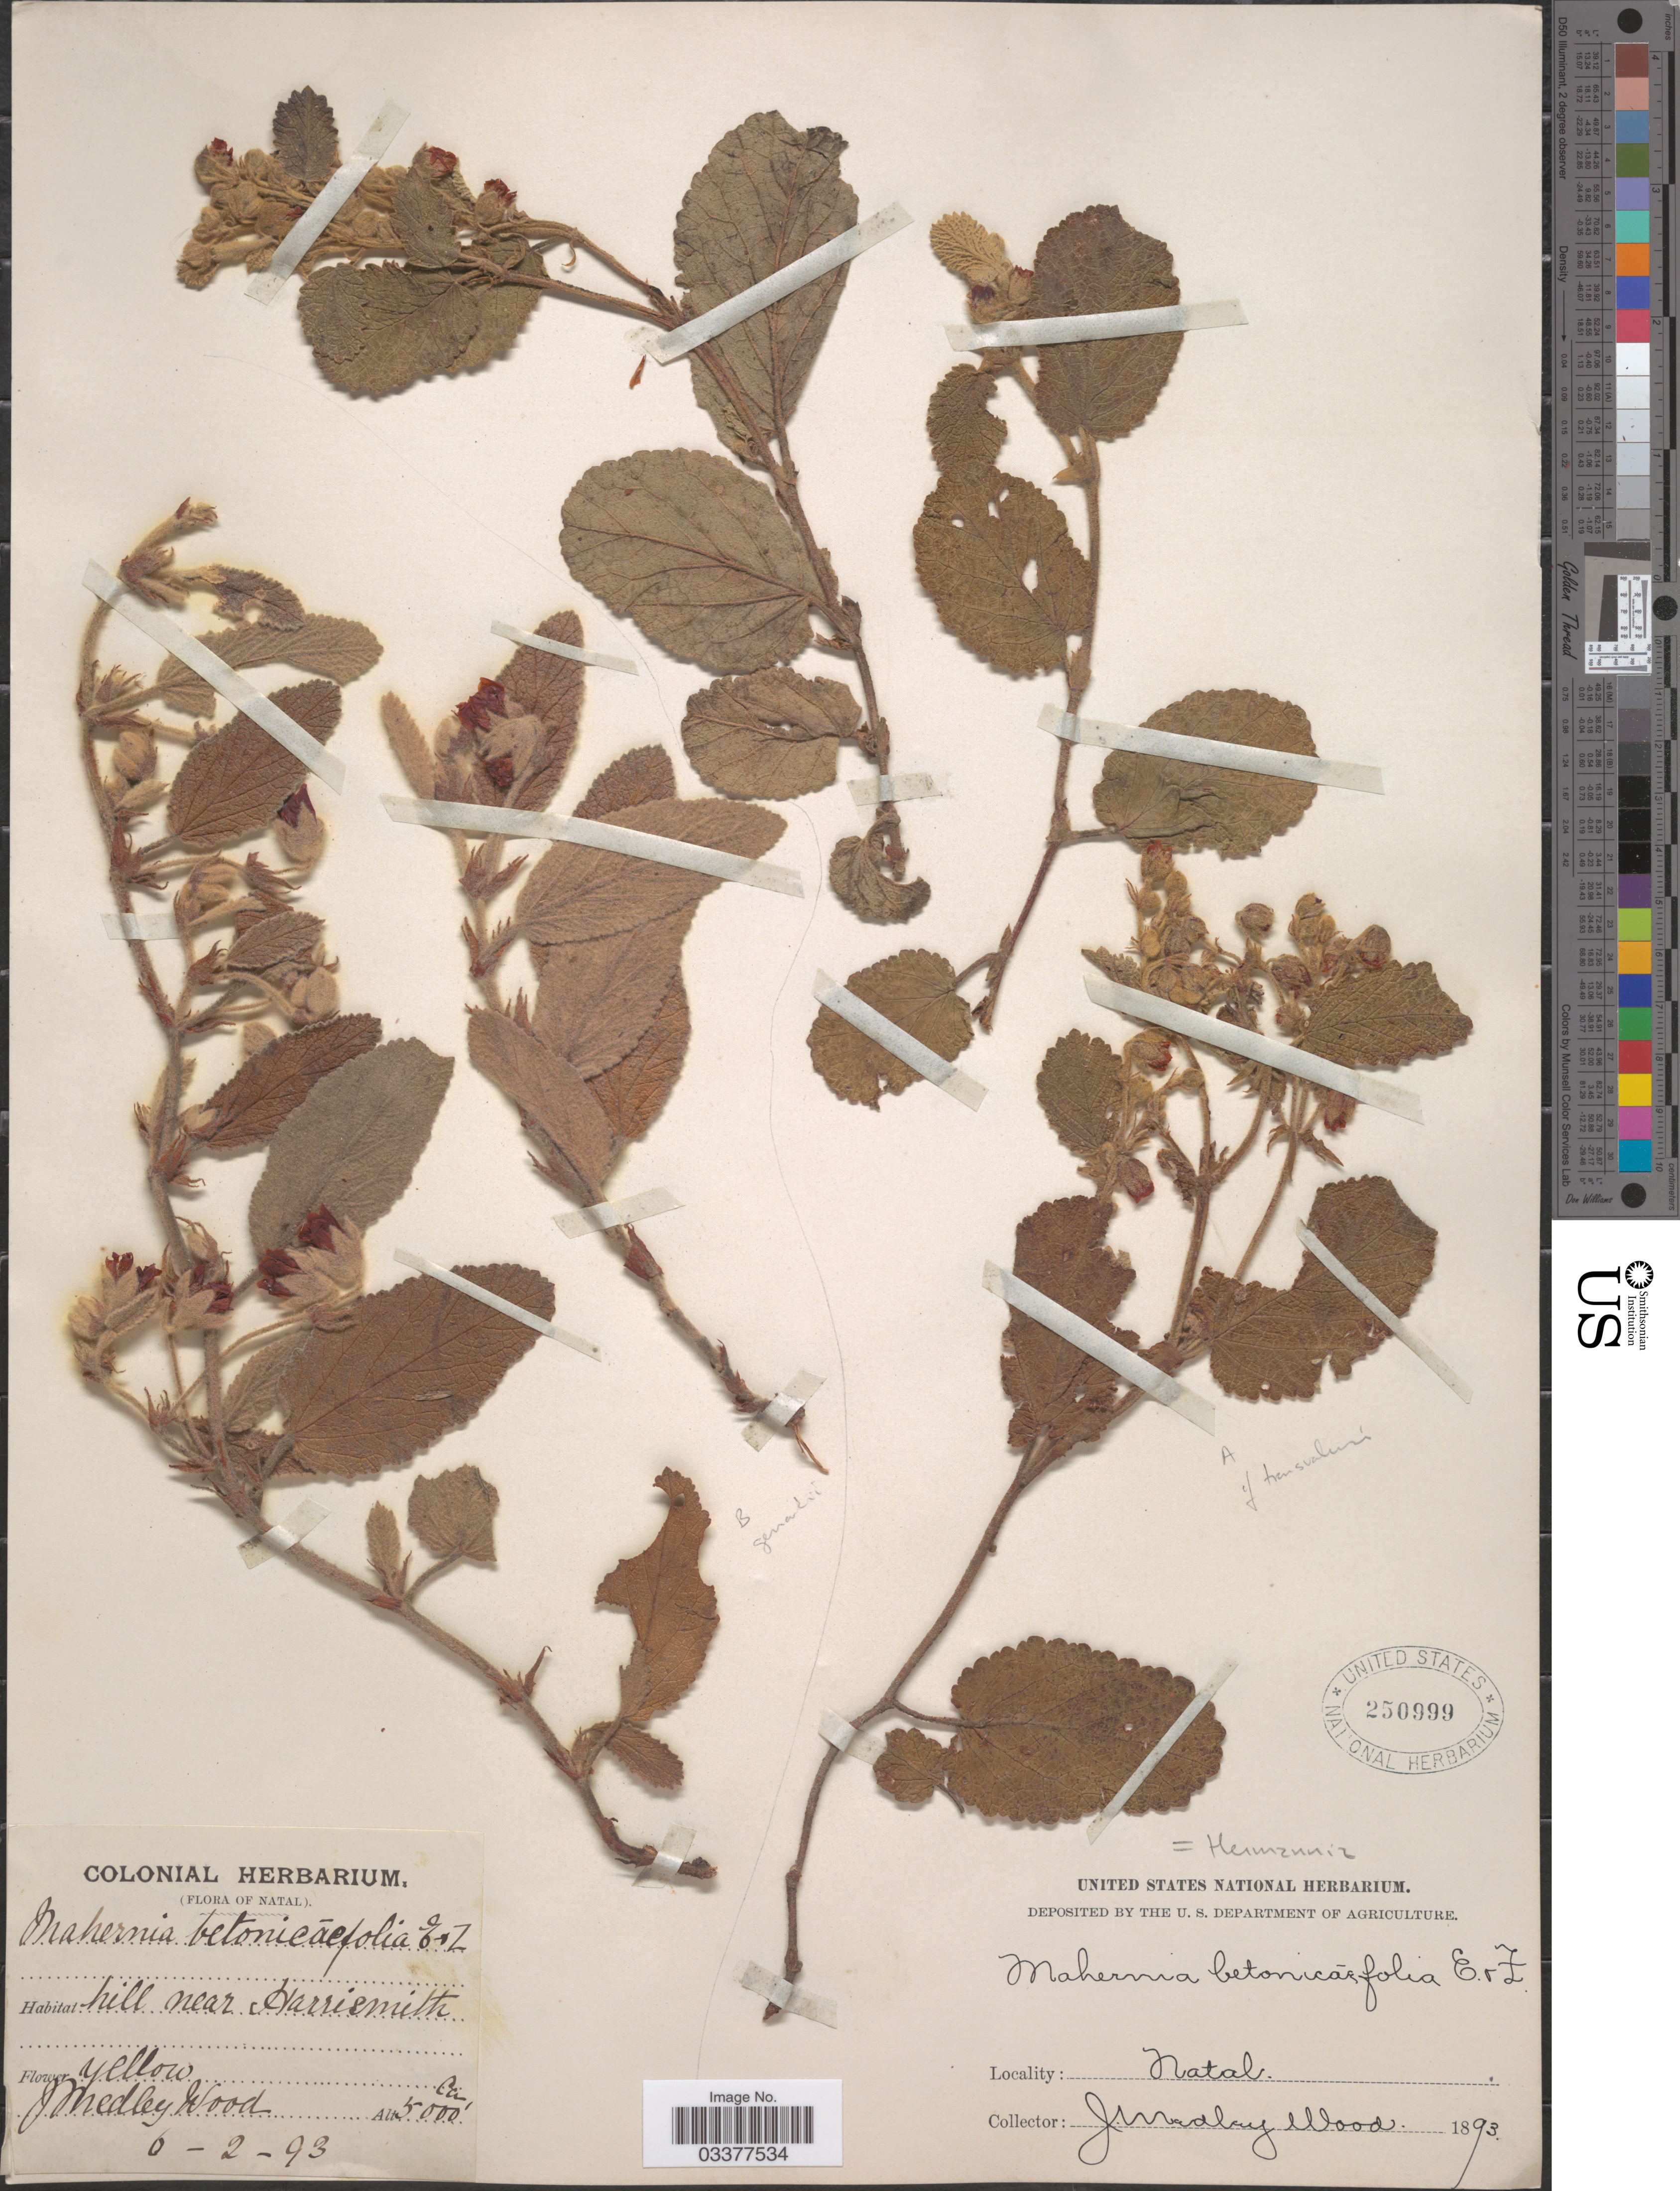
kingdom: Plantae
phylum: Tracheophyta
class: Magnoliopsida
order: Malvales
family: Malvaceae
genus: Hermannia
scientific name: Hermannia sp.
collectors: J. Medley Wood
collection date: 1893-02-06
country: South Africa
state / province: KwaZulu-Natal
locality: Natal. Hill near Harrismith.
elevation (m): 1524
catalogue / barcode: US 250999